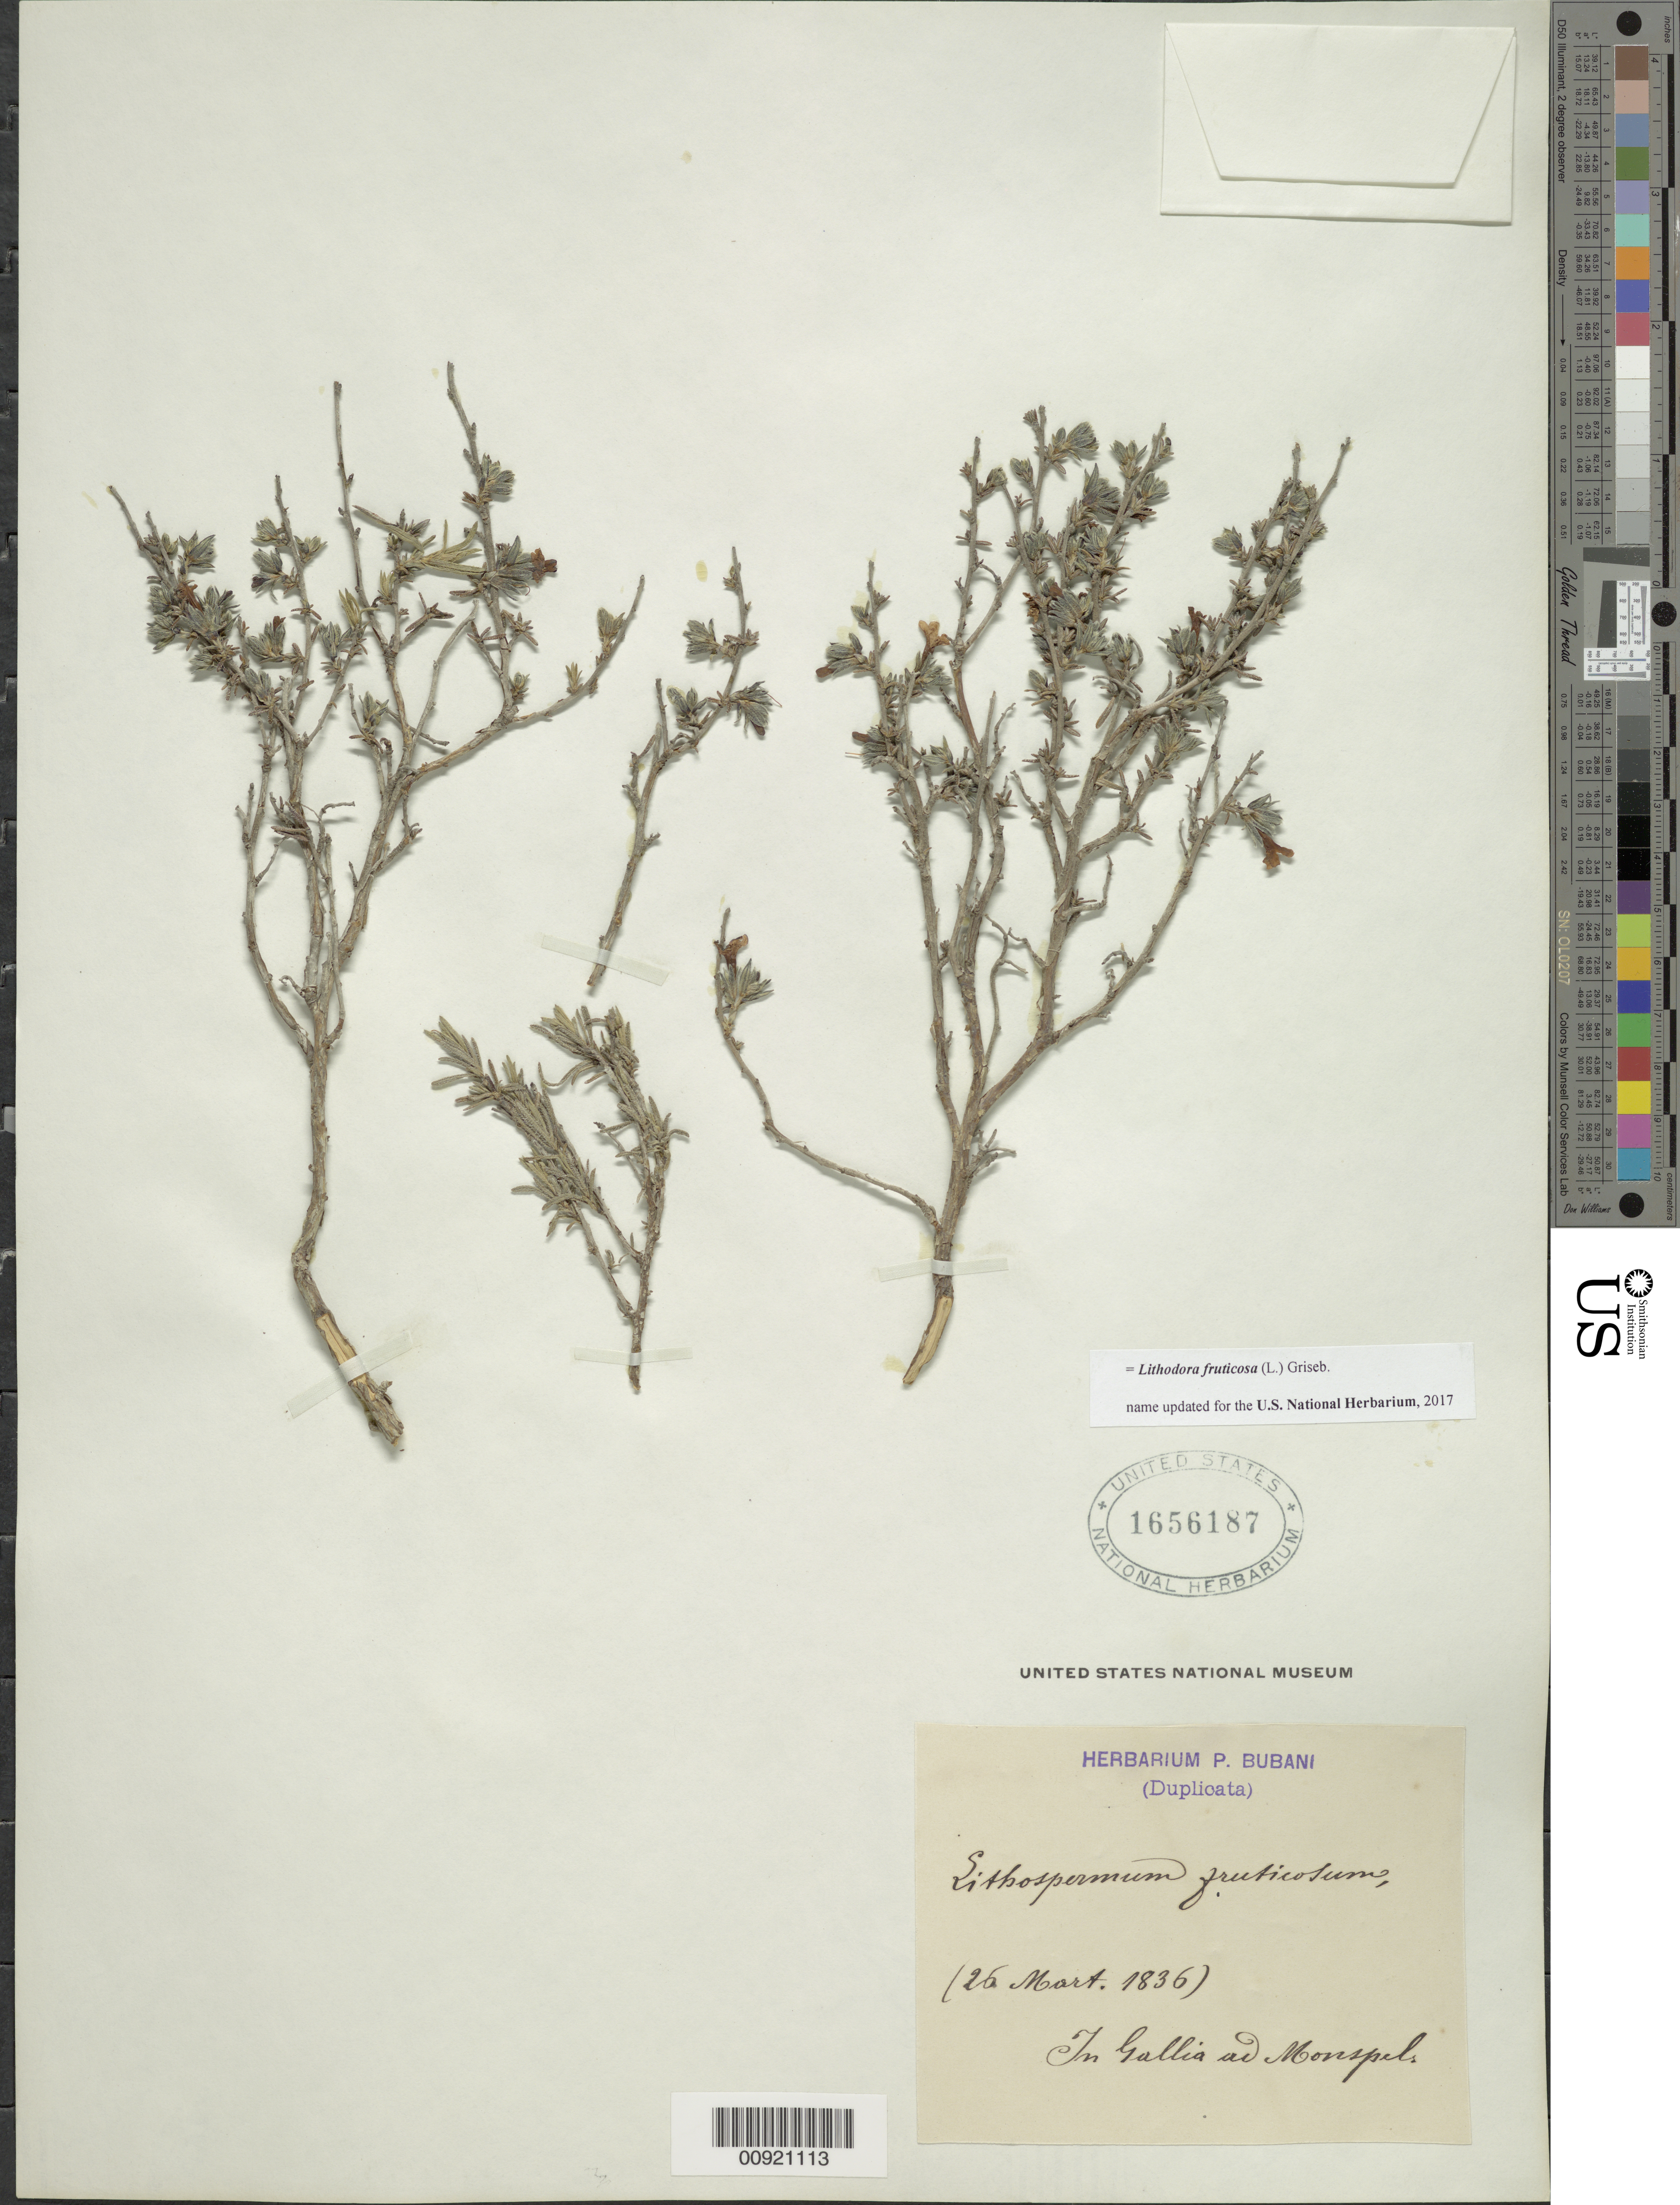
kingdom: Plantae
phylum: Tracheophyta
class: Magnoliopsida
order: Boraginales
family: Boraginaceae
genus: Lithodora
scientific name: Lithodora fruticosa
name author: (L.) Griseb.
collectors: P. Bubani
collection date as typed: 26 Mar 1836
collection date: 1836-03-26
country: France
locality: In Ballia ad Monspel.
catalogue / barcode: US 1656187